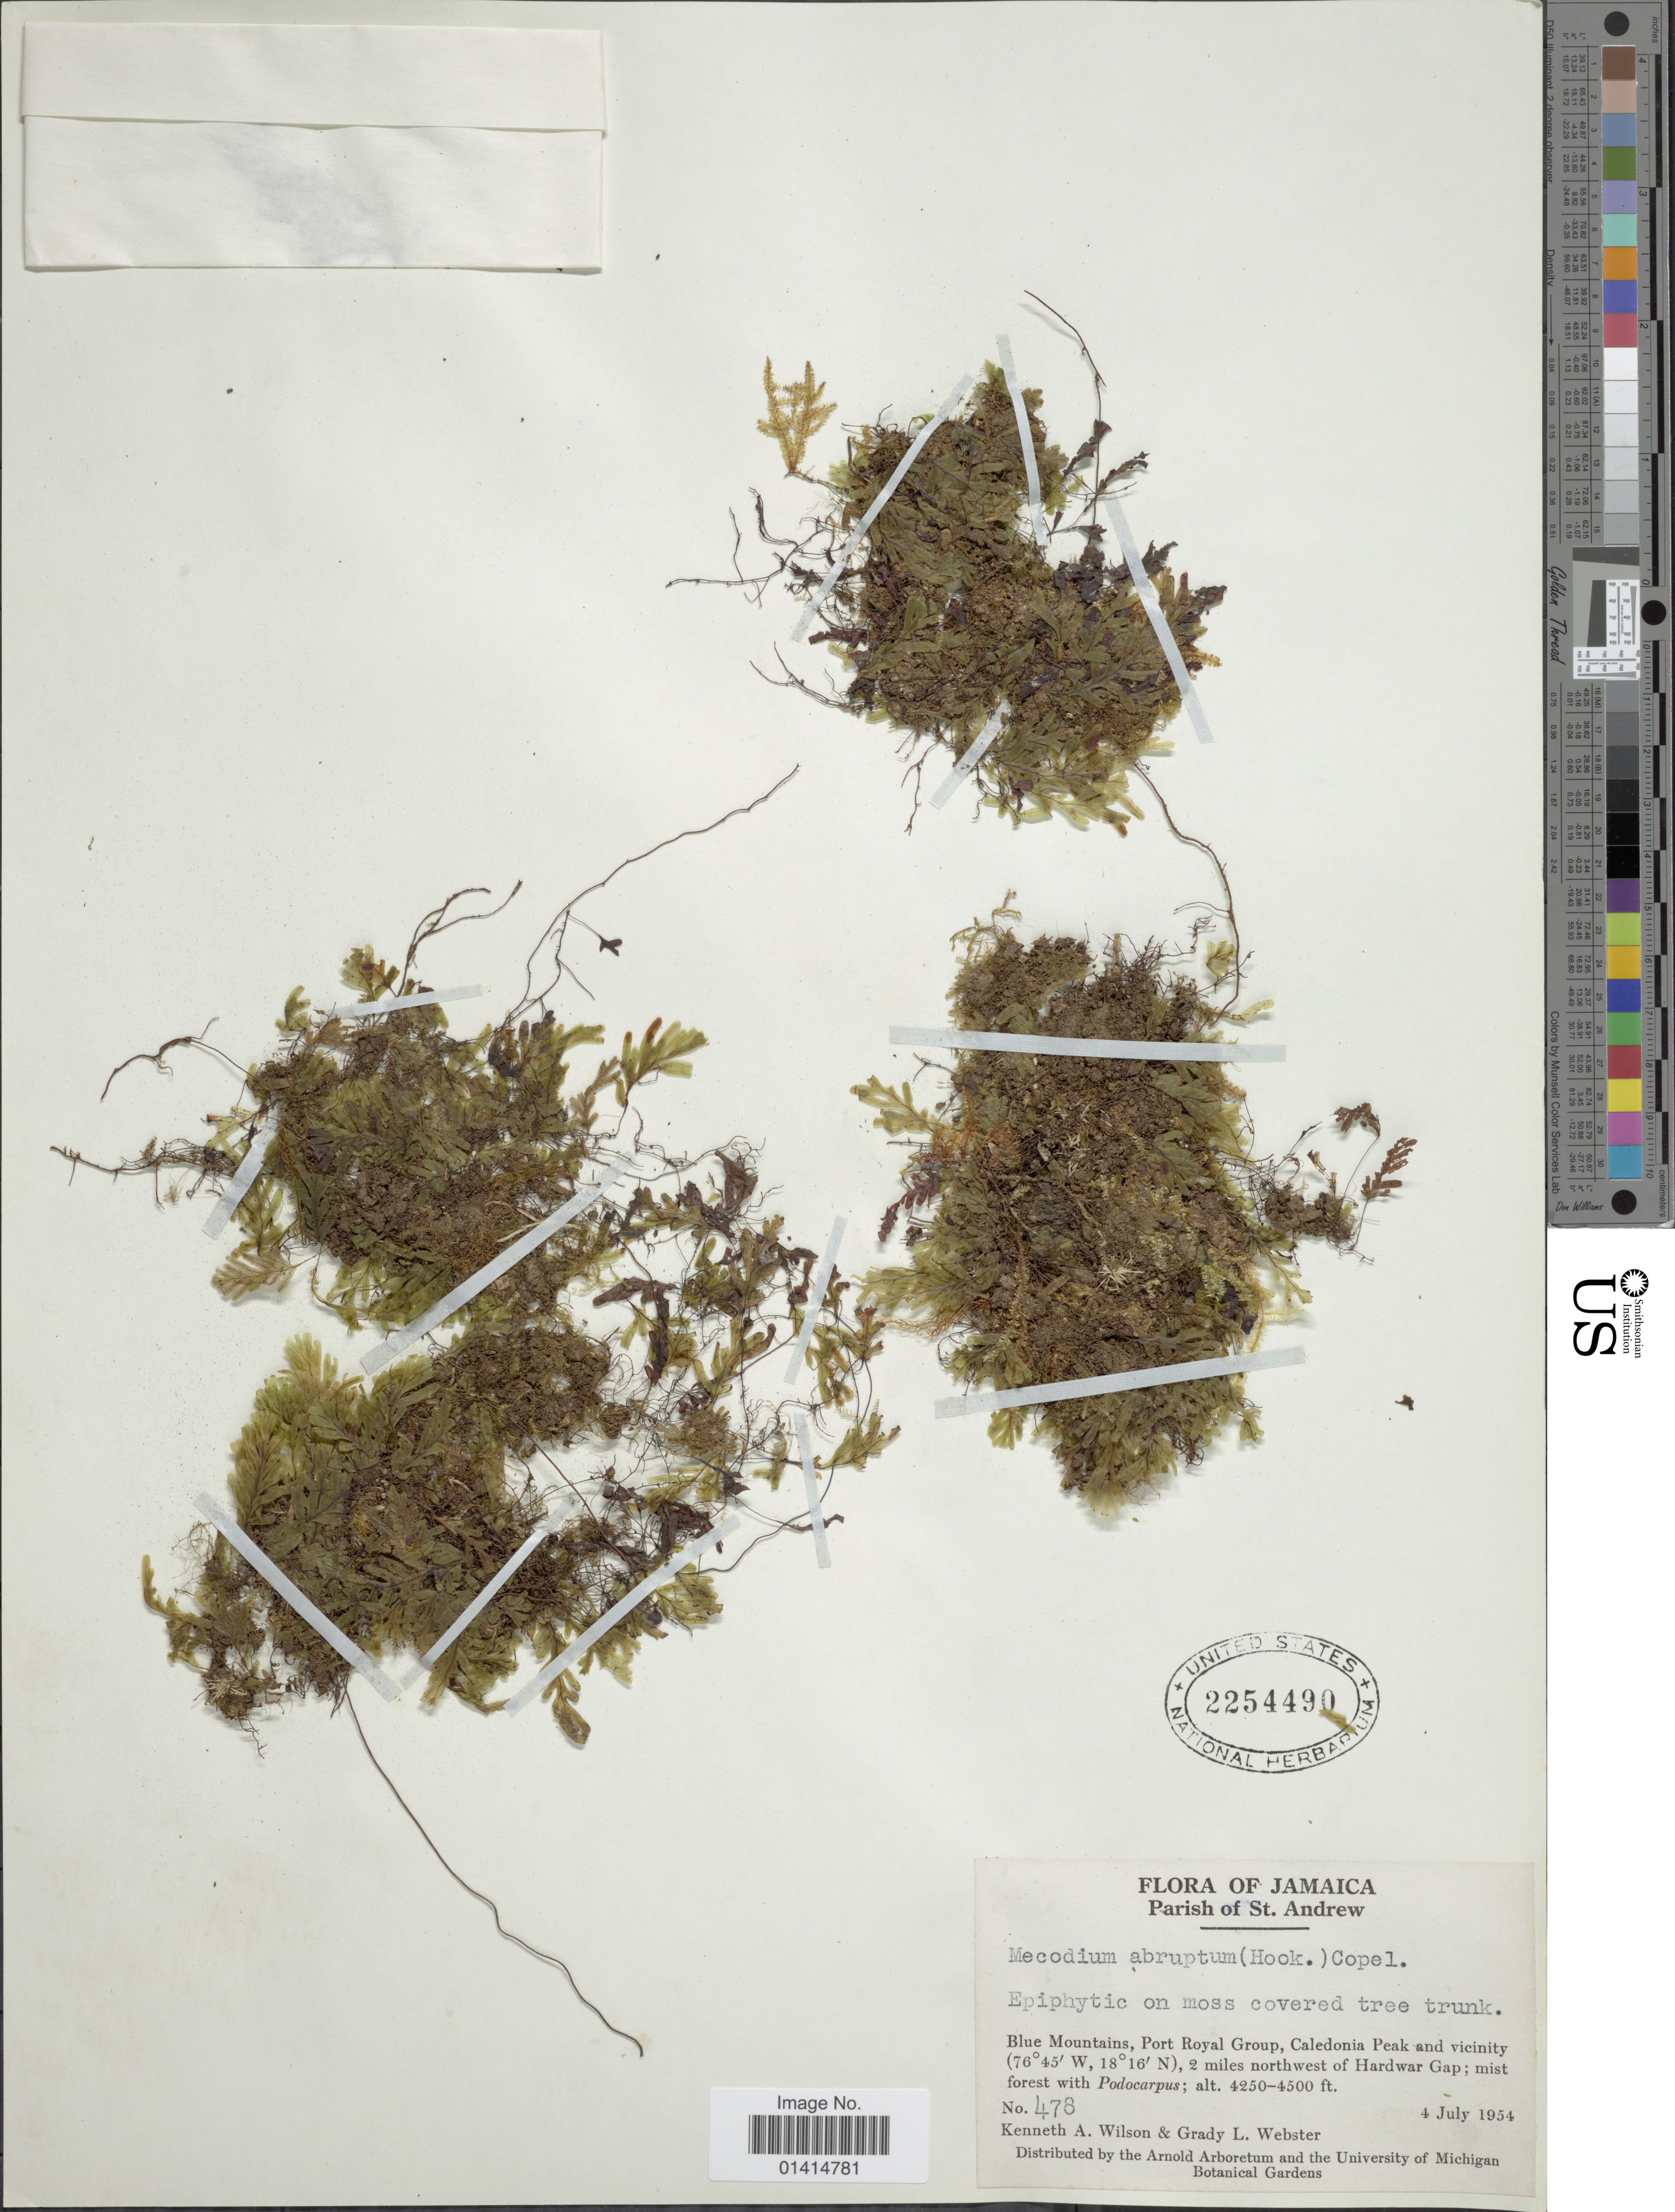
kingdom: Plantae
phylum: Tracheophyta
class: Polypodiopsida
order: Hymenophyllales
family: Hymenophyllaceae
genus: Hymenophyllum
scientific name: Hymenophyllum abruptum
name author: Hook.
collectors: K. A. Wilson & G. L. Webster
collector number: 478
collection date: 1954-07-04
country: Jamaica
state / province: Saint Andrew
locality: Parish of St Andrew, Blue Mountains, Port Royal Group, Caledonia Peak and vicinity, 2 miles northwest of Hardwar Gap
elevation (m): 1295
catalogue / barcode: US 2254490